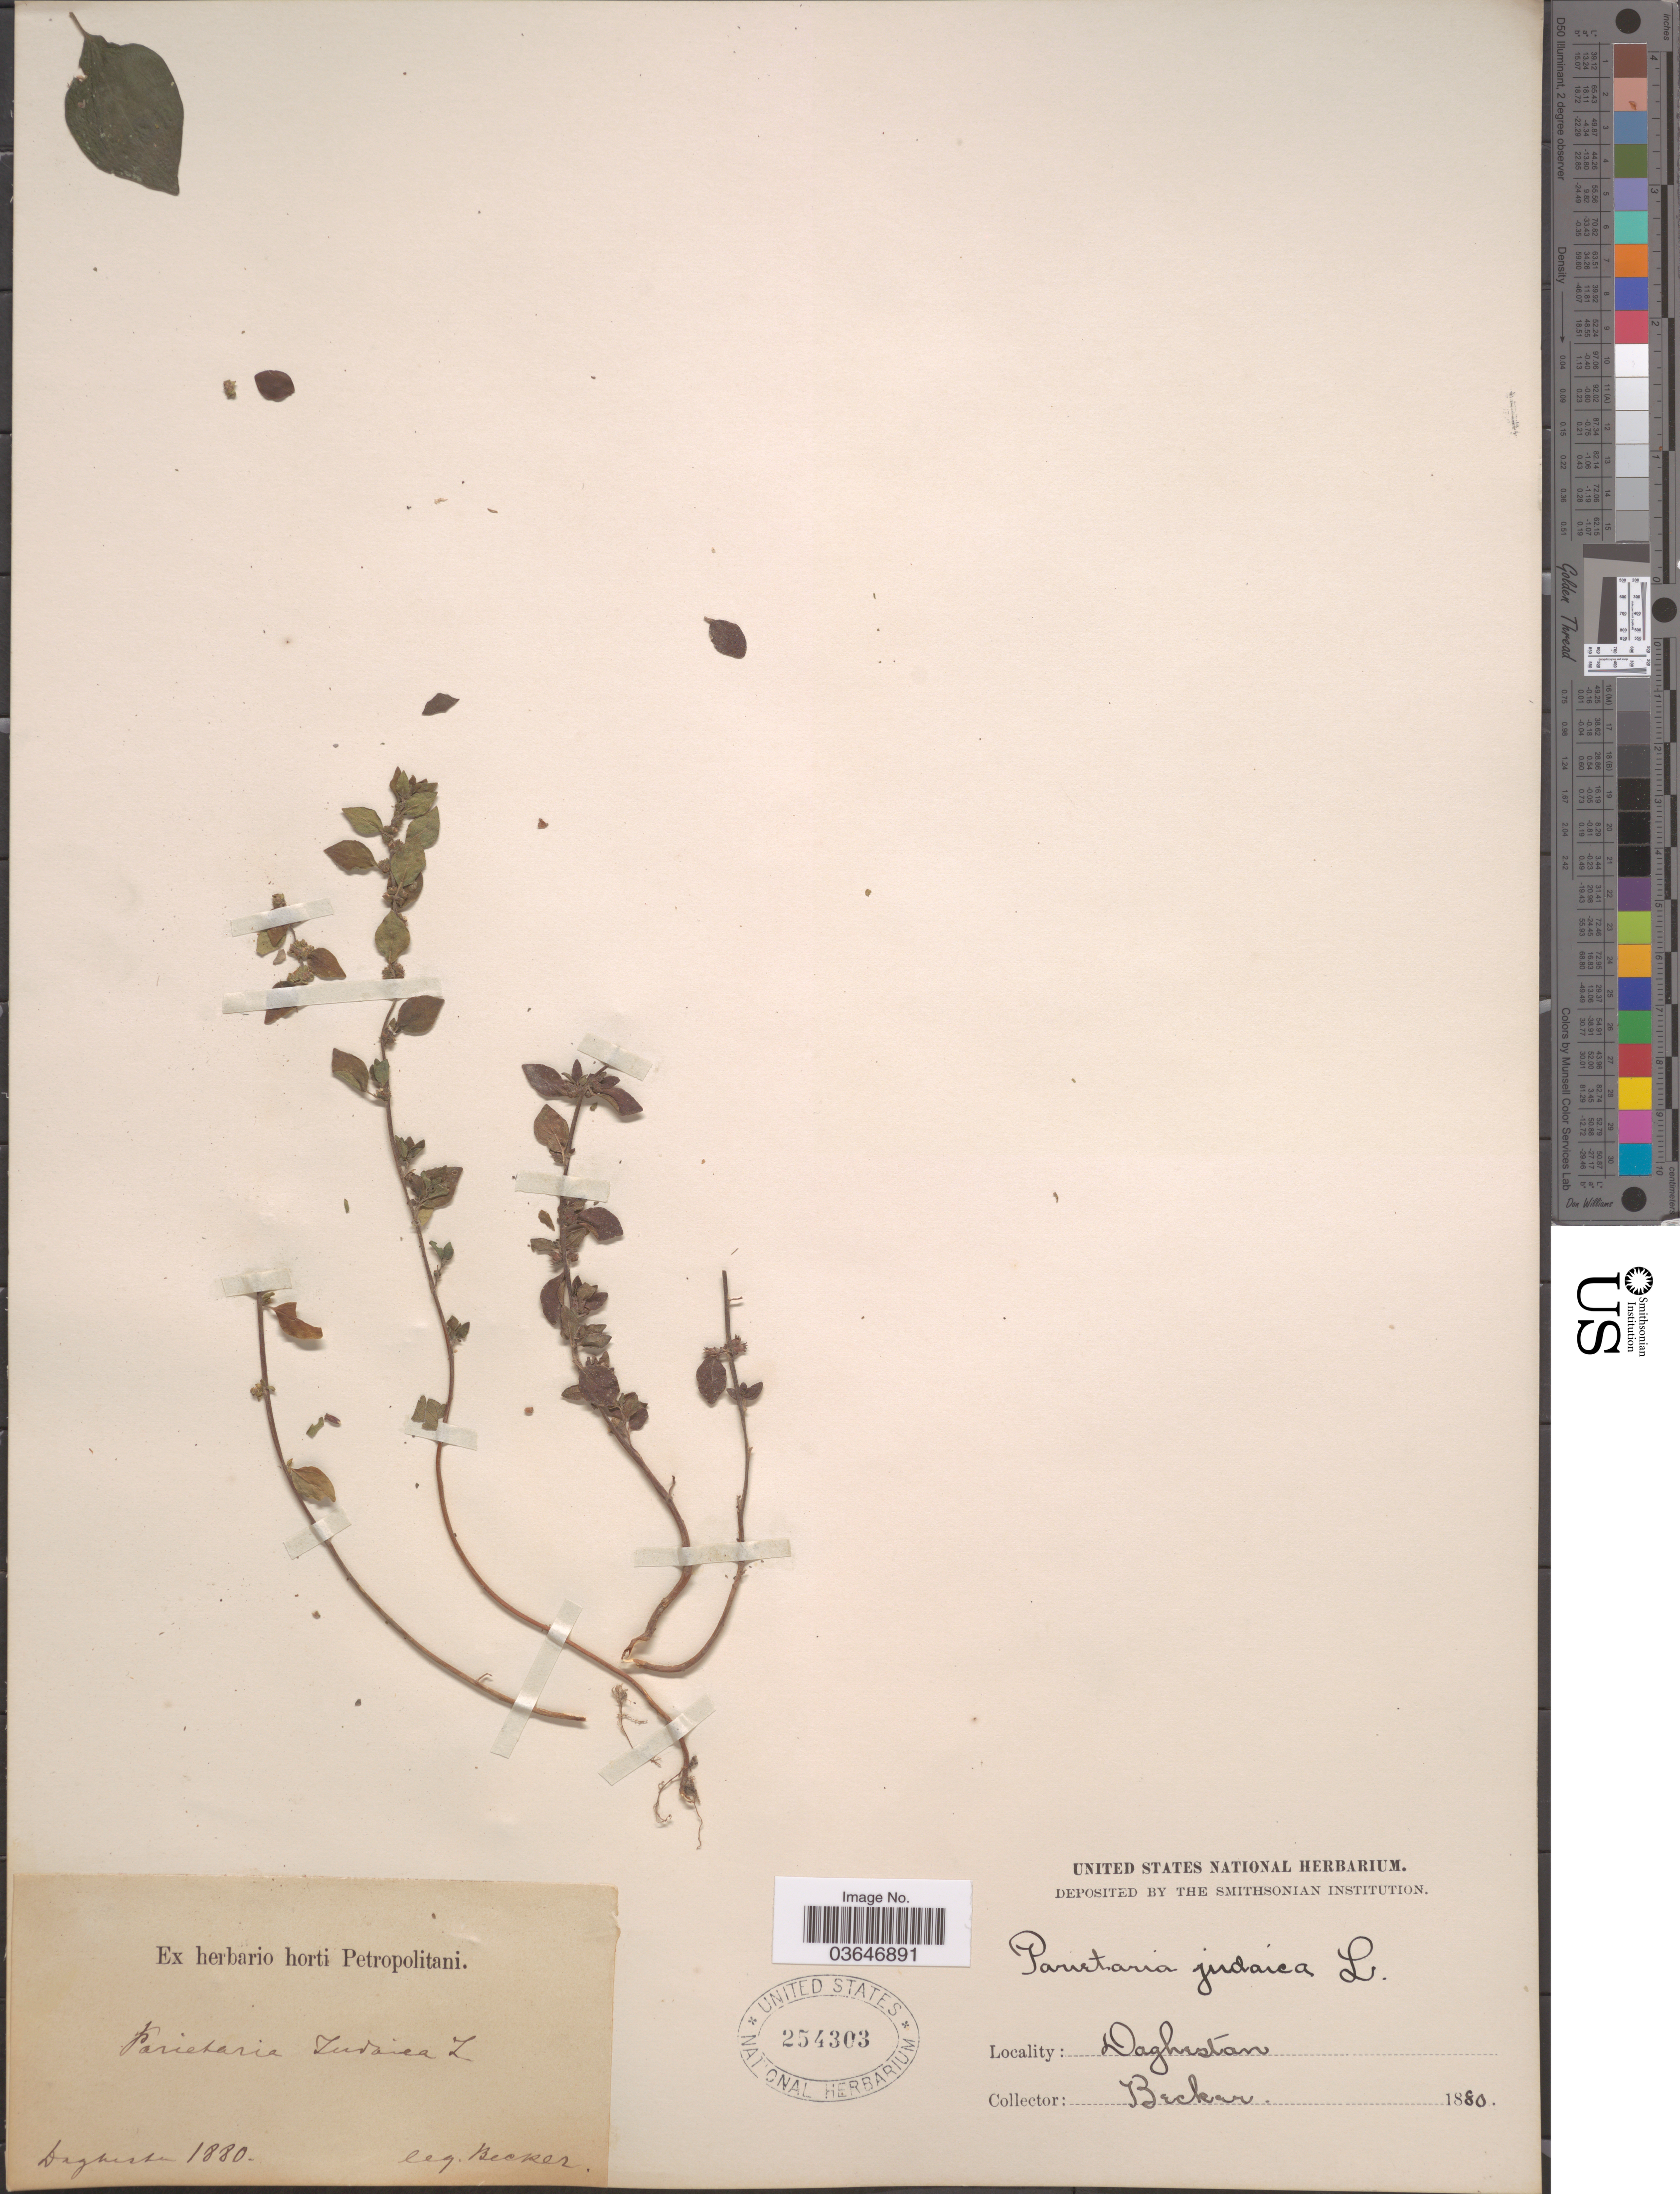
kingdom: Plantae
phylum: Tracheophyta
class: Magnoliopsida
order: Rosales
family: Urticaceae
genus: Parietaria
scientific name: Parietaria judaica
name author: L.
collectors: -. Becker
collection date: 1880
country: Russian Federation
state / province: Dagestan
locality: Daghestan.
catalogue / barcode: US 254303